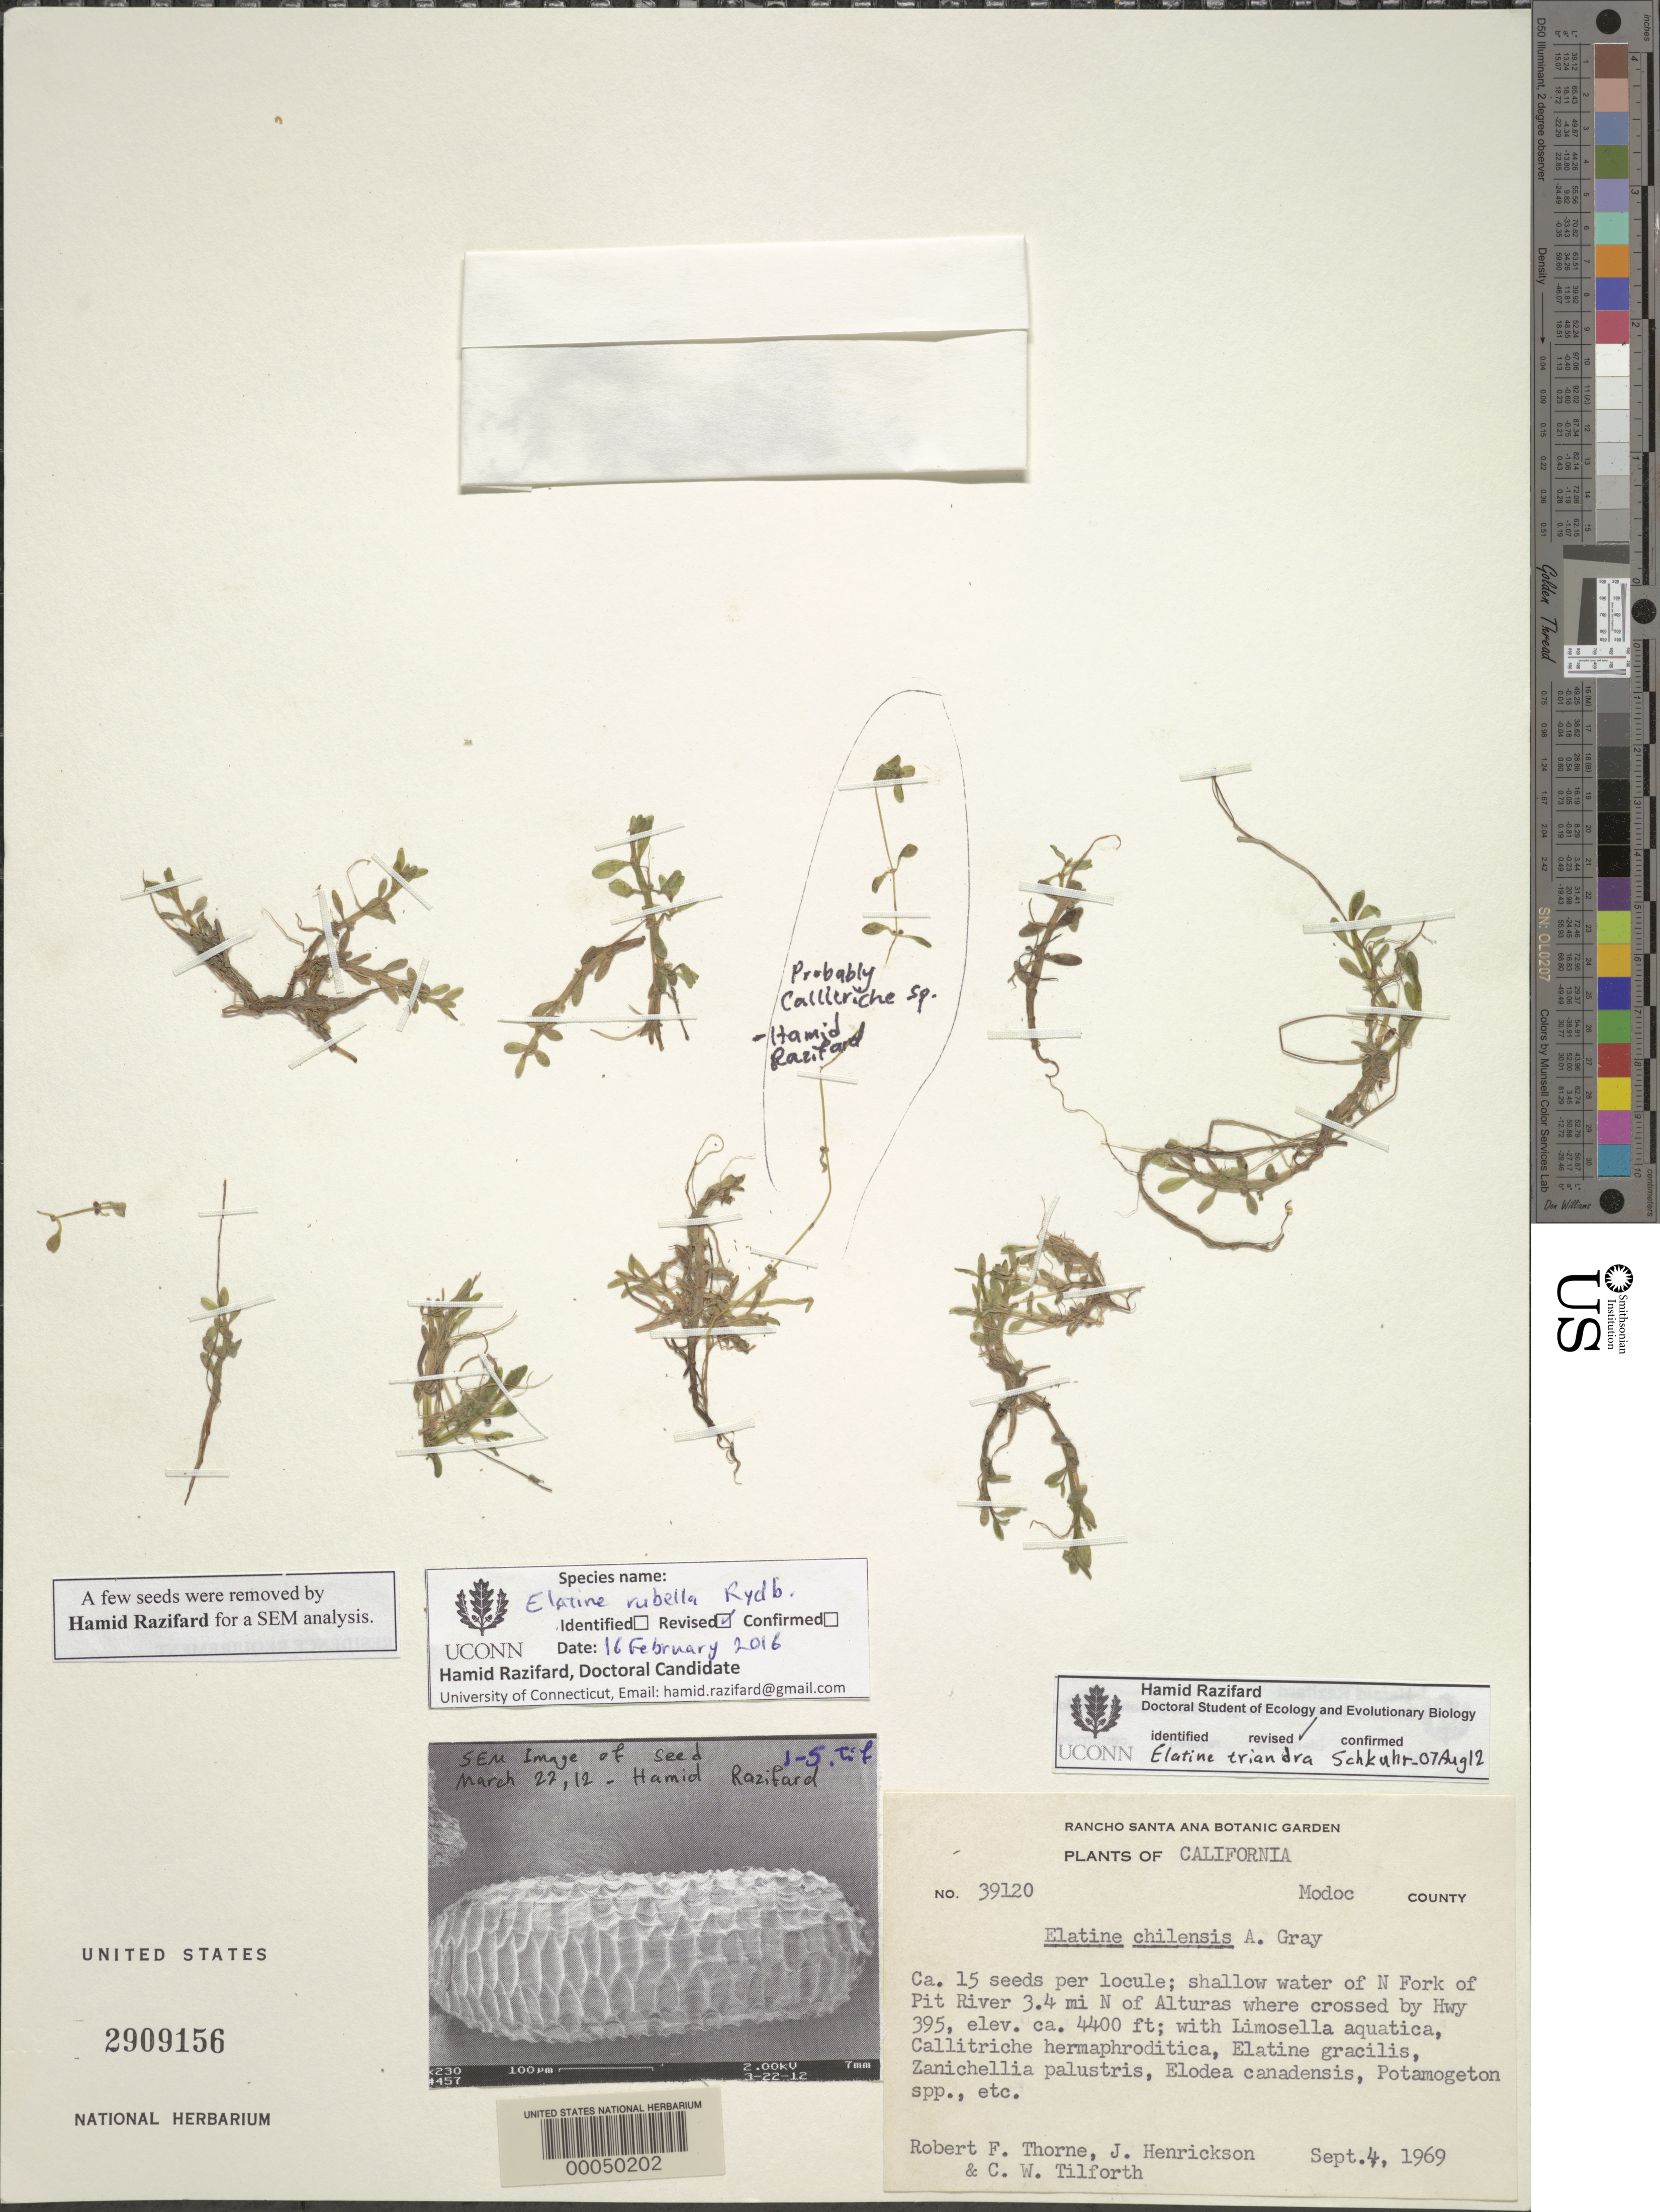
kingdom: Plantae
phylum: Tracheophyta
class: Magnoliopsida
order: Malpighiales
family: Elatinaceae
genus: Elatine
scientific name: Elatine rubella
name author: Rydb.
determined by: Razifard, Hamid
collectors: R. F. Thorne, J. S. Henrickson & C. Tilforth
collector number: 39120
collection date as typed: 04 Sep 1969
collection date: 1969-09-04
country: United States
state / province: California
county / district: Modoc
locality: North Fork of Pit River, N of Alturas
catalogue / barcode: US 2909156